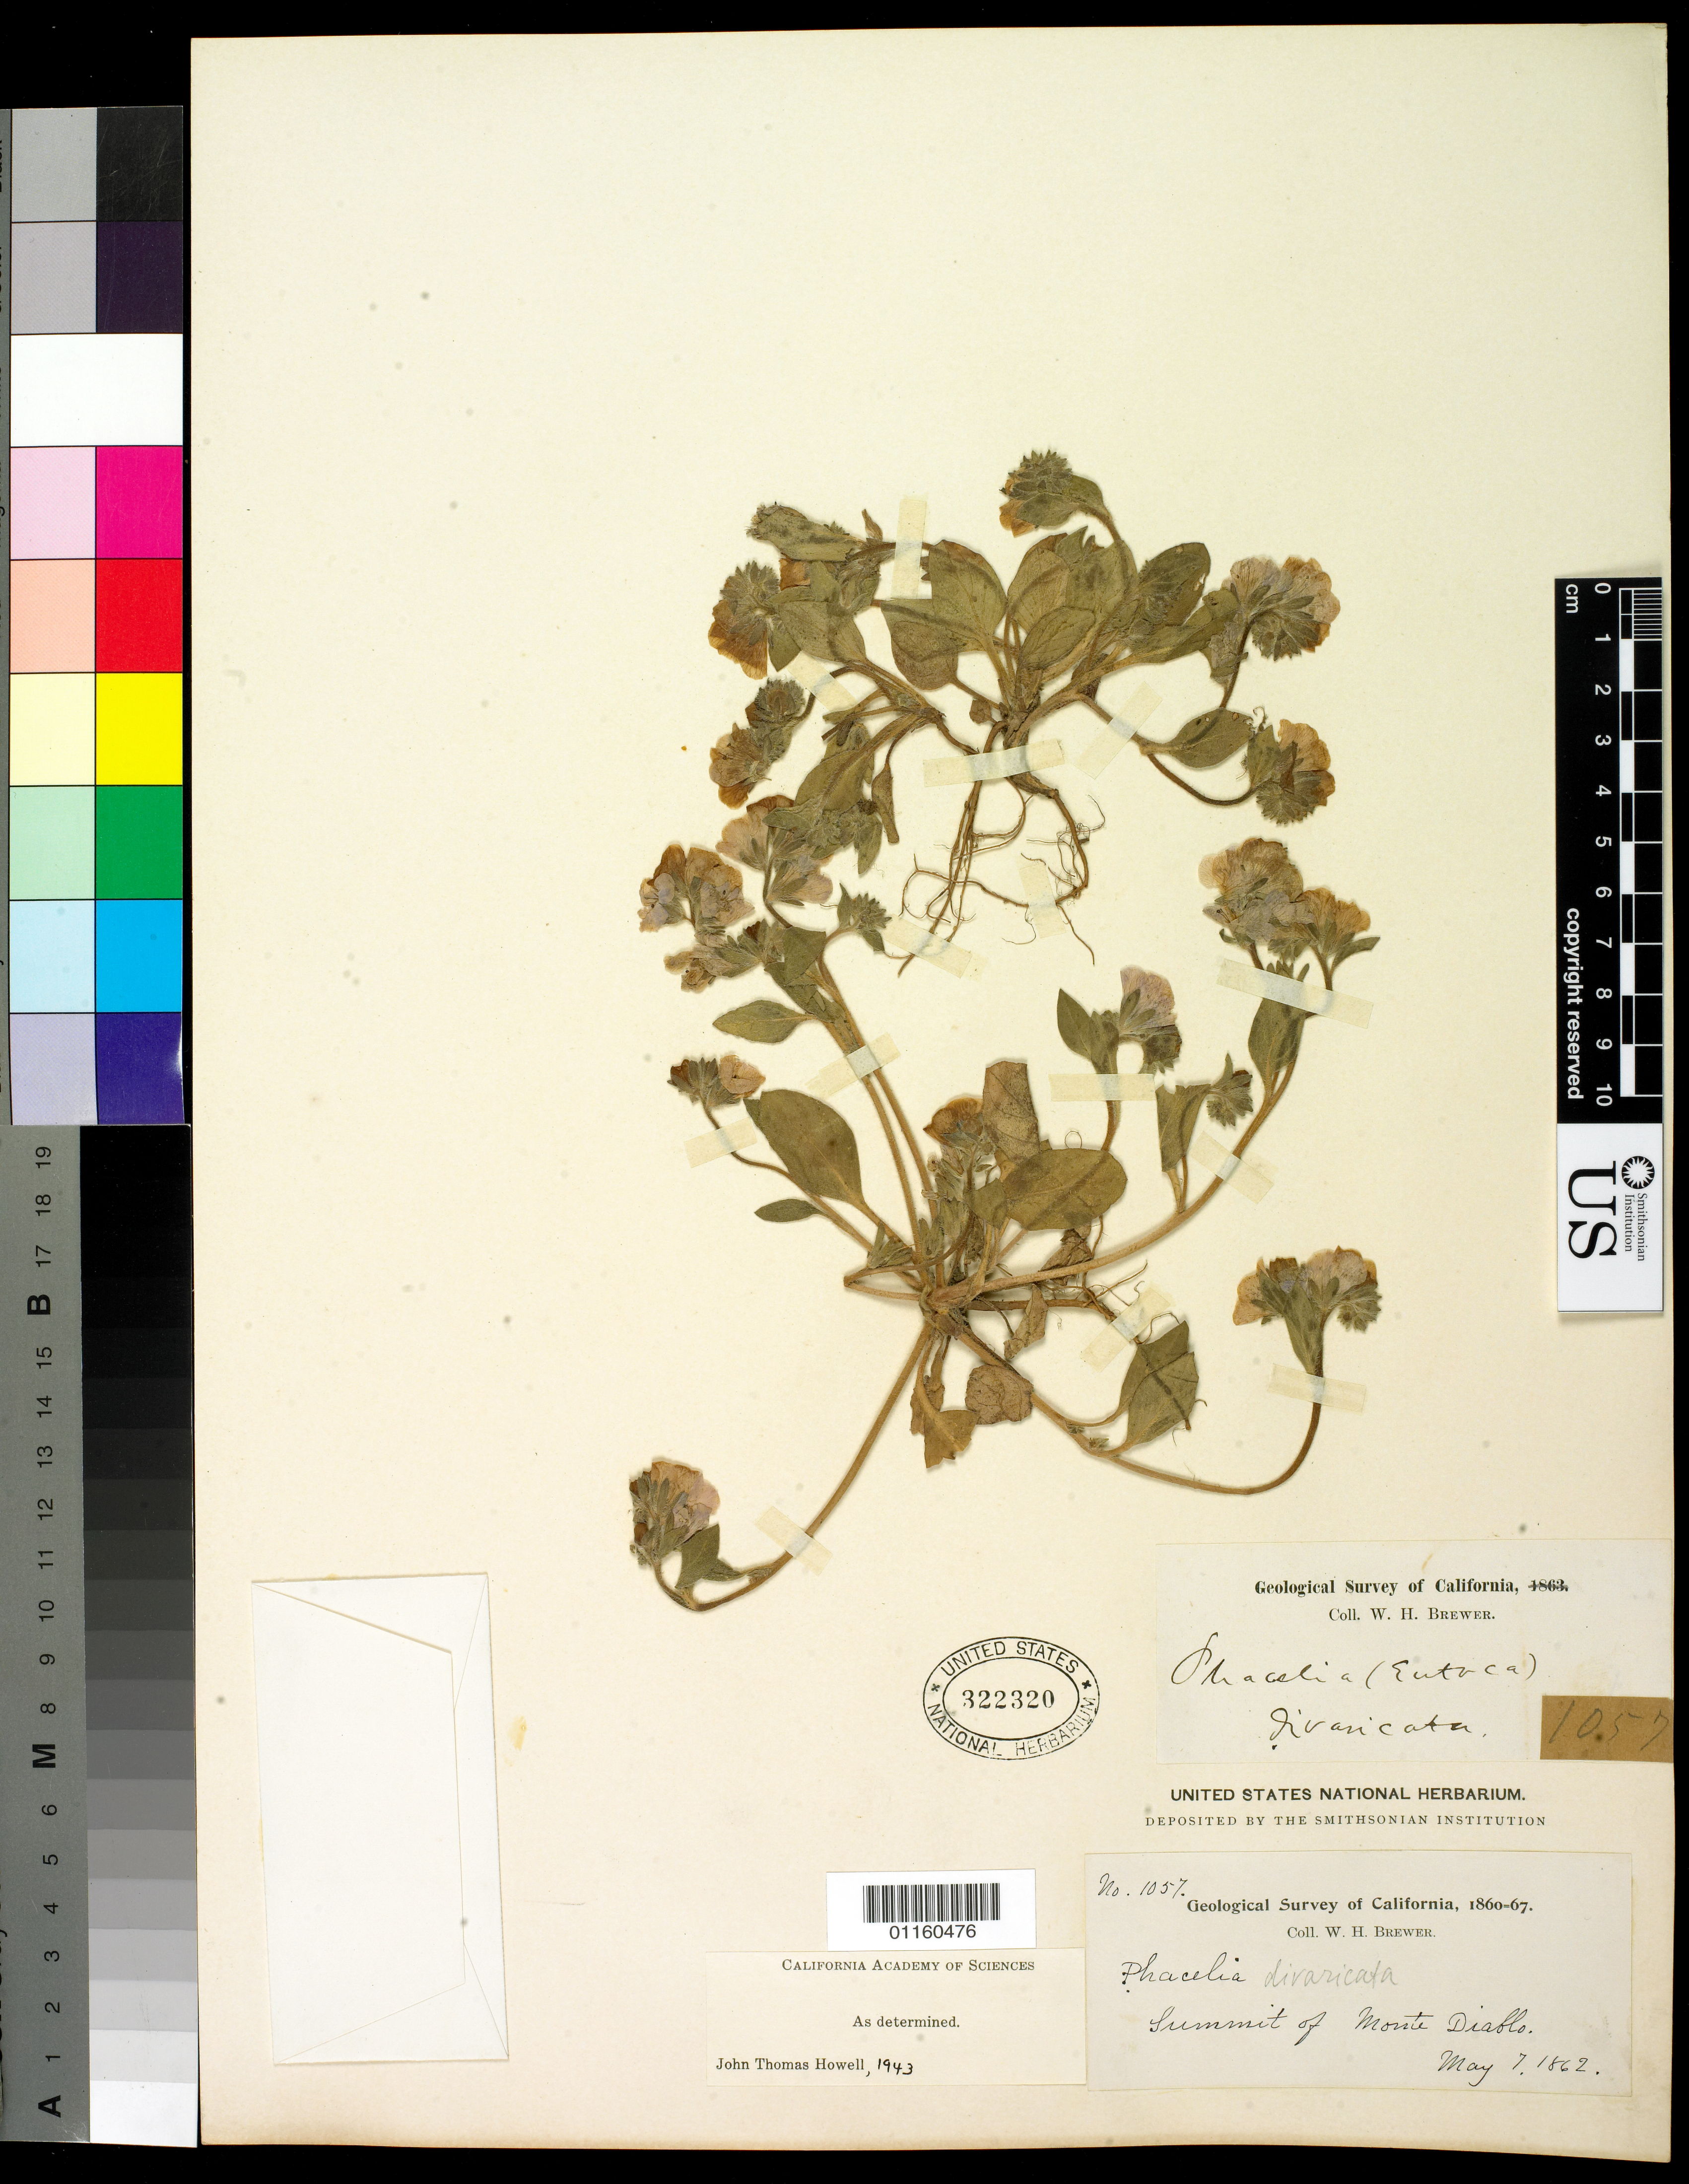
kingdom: Plantae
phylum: Tracheophyta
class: Magnoliopsida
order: Boraginales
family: Hydrophyllaceae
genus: Phacelia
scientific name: Phacelia divaricata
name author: (Benth.) A. Gray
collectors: W. H. Brewer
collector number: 1057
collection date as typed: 7 May 1862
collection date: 1862-05-07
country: United States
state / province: California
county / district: Contra Costa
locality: Summit of Monte Diablo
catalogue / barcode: US 322320